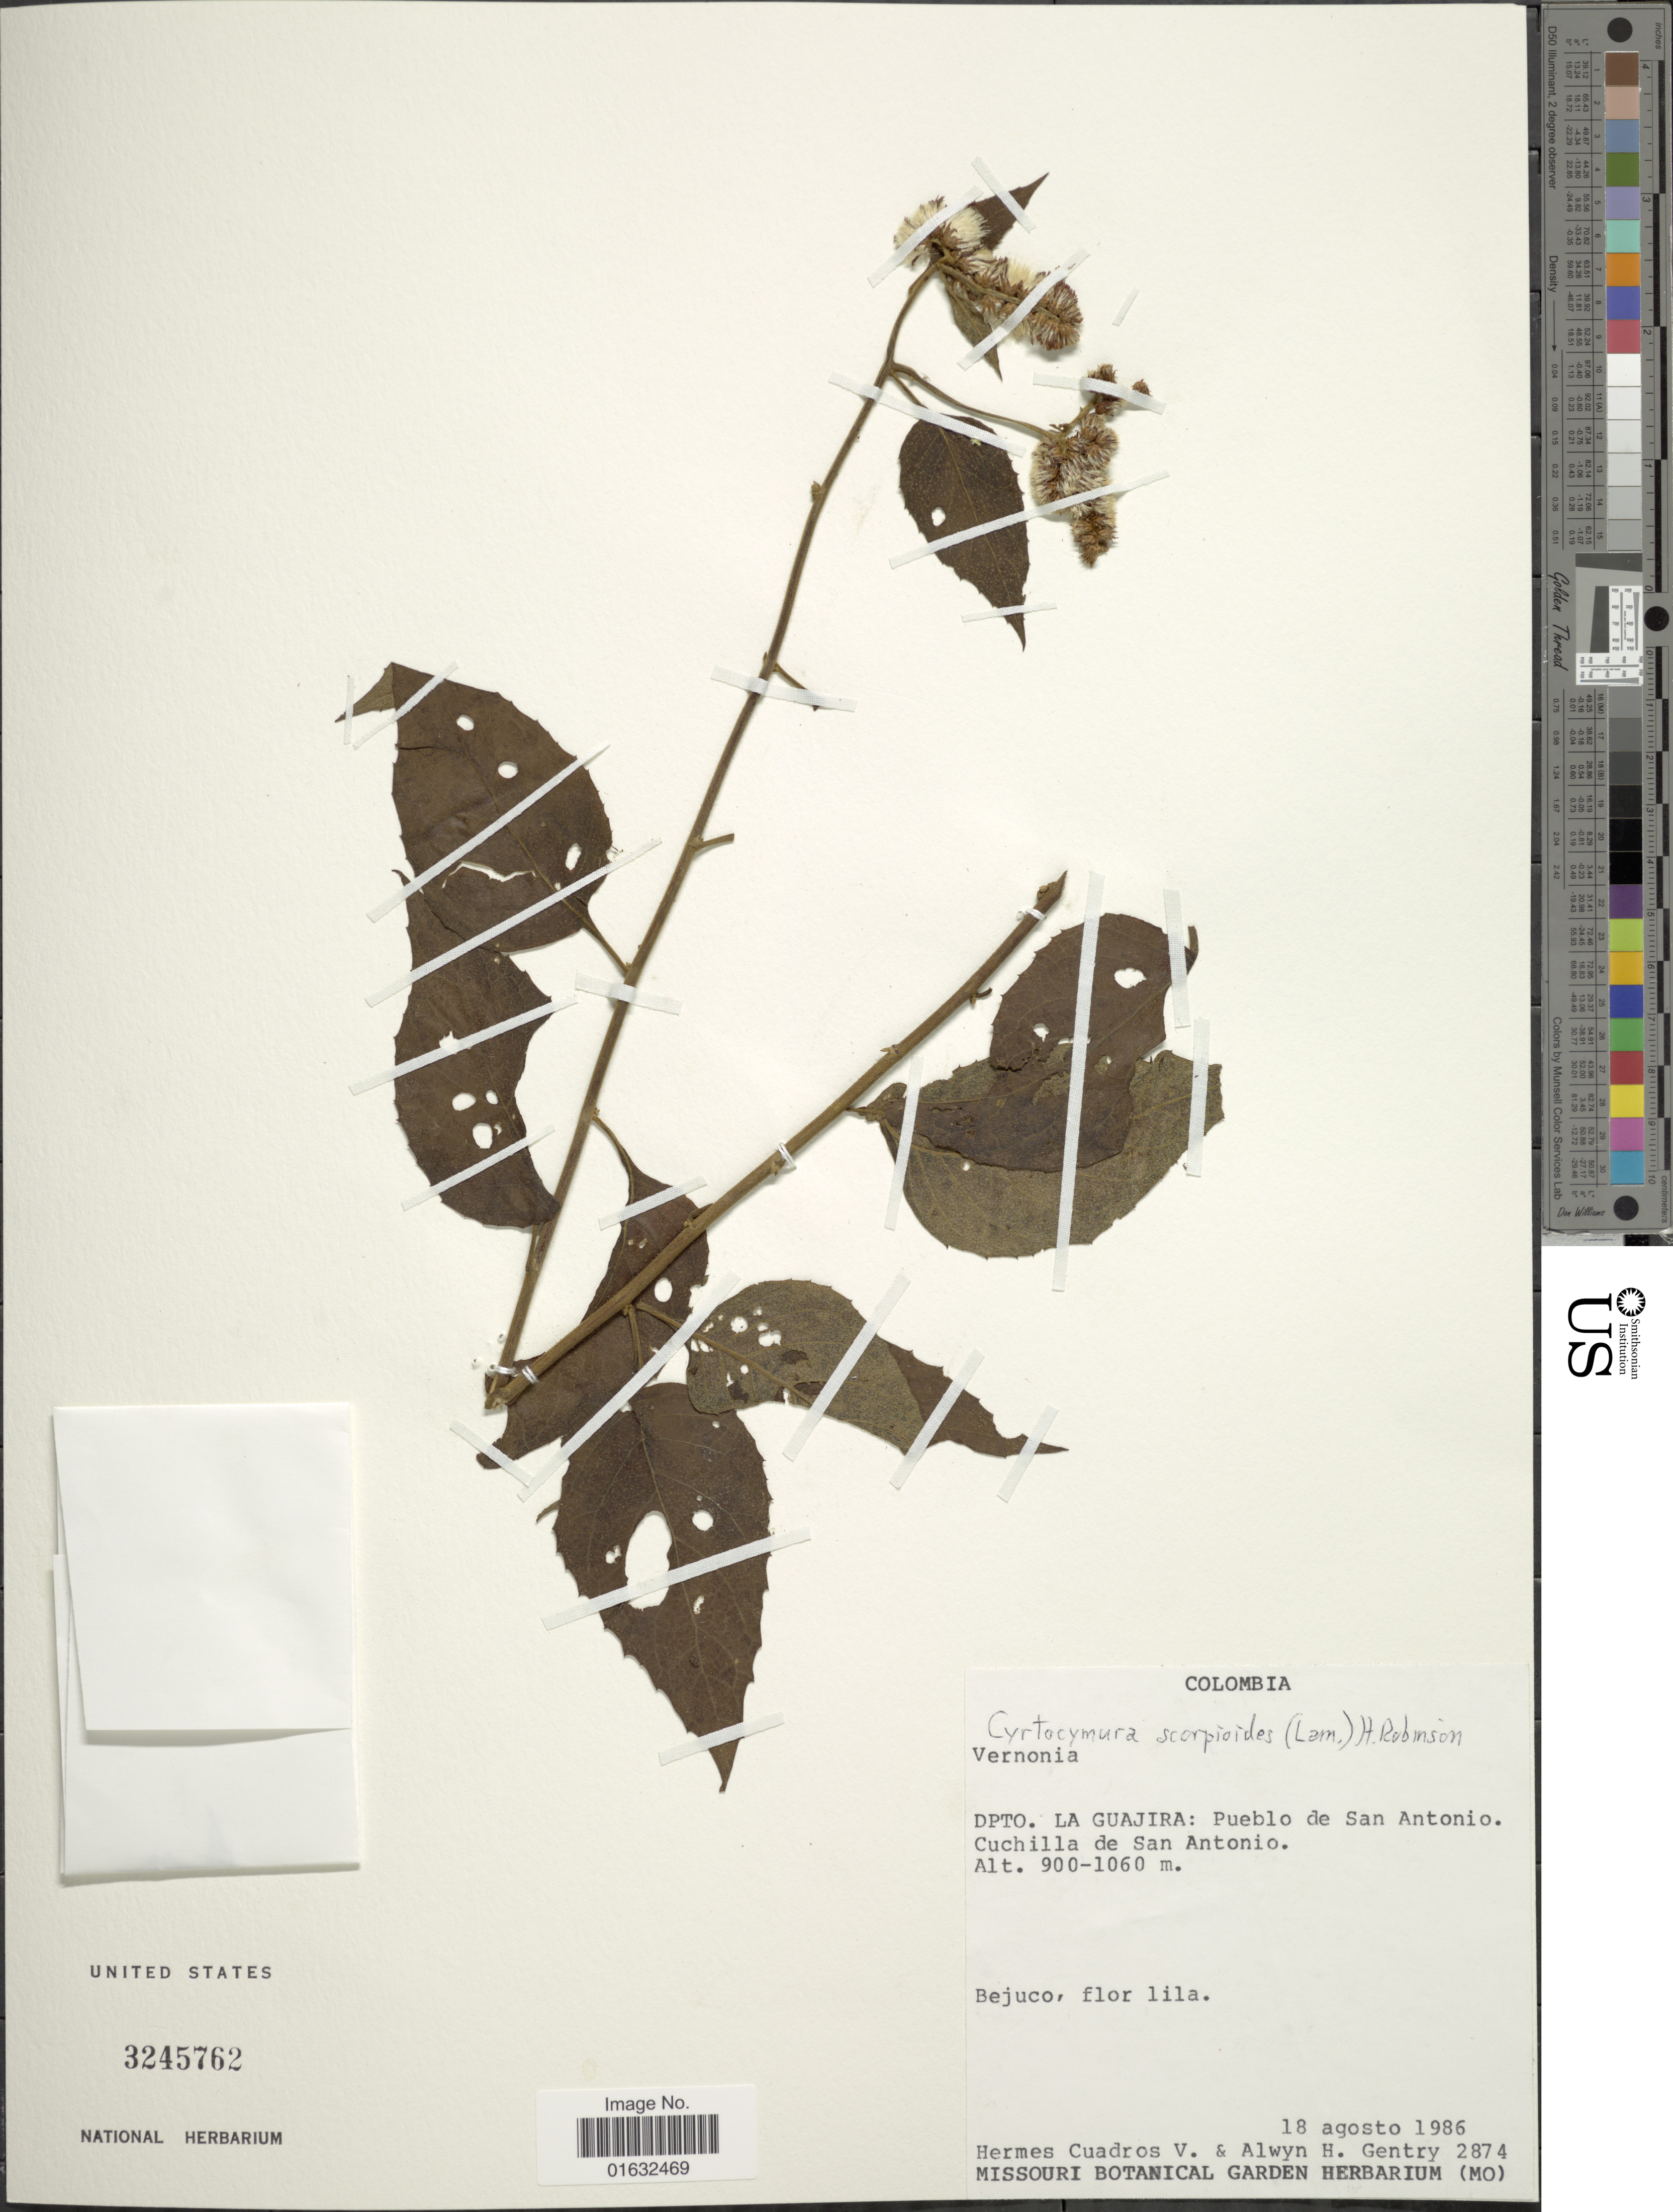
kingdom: Plantae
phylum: Tracheophyta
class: Magnoliopsida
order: Asterales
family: Asteraceae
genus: Cyrtocymura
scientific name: Cyrtocymura scorpioides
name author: (Lam.) H. Rob.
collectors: H. Cuadros & A. H. Gentry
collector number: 2874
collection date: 1986-08-18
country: Colombia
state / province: La Guajira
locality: Pueblo de San Antonio, Cuchilla de San Antonio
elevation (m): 900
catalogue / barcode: US 3245762